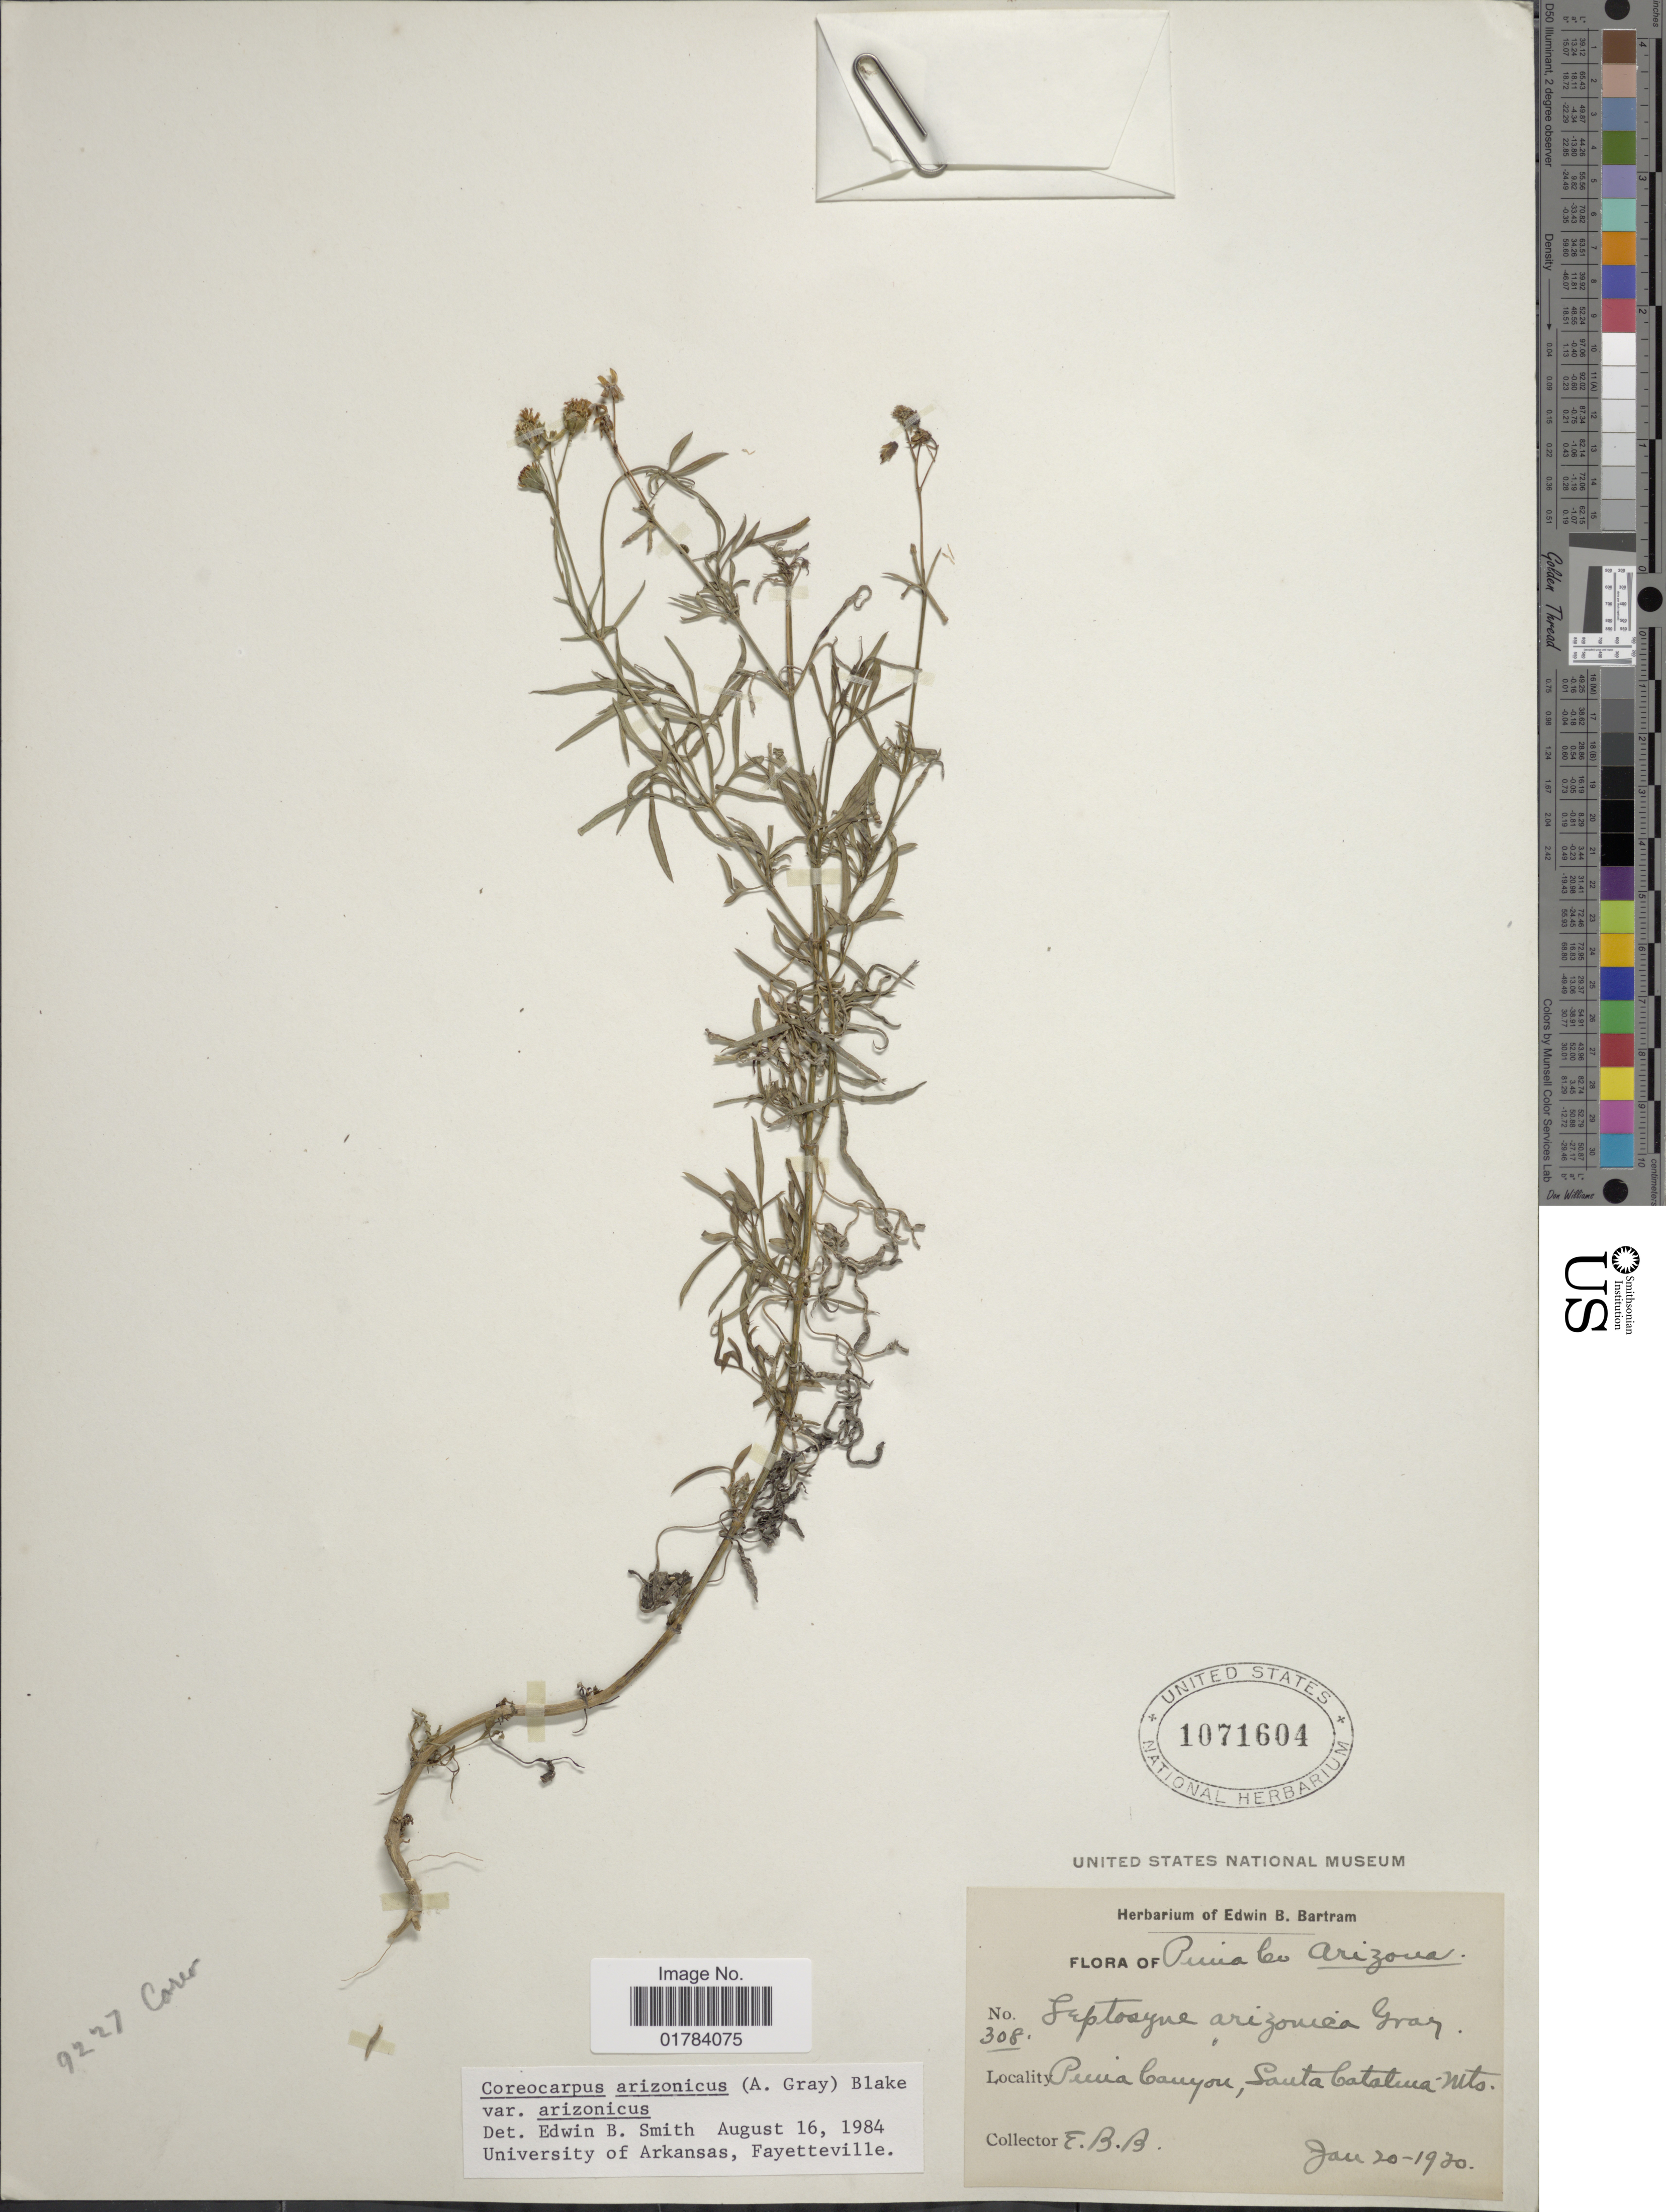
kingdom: Plantae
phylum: Tracheophyta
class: Magnoliopsida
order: Asterales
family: Asteraceae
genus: Coreocarpus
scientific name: Coreocarpus arizonicus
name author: (A. Gray) S.F. Blake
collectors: E. B. Bartram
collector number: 308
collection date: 1930-01-20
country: United States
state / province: Arizona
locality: Puia Co, Arizona, Puia Canyon, Santa Catalina Mts.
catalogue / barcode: US 1071604